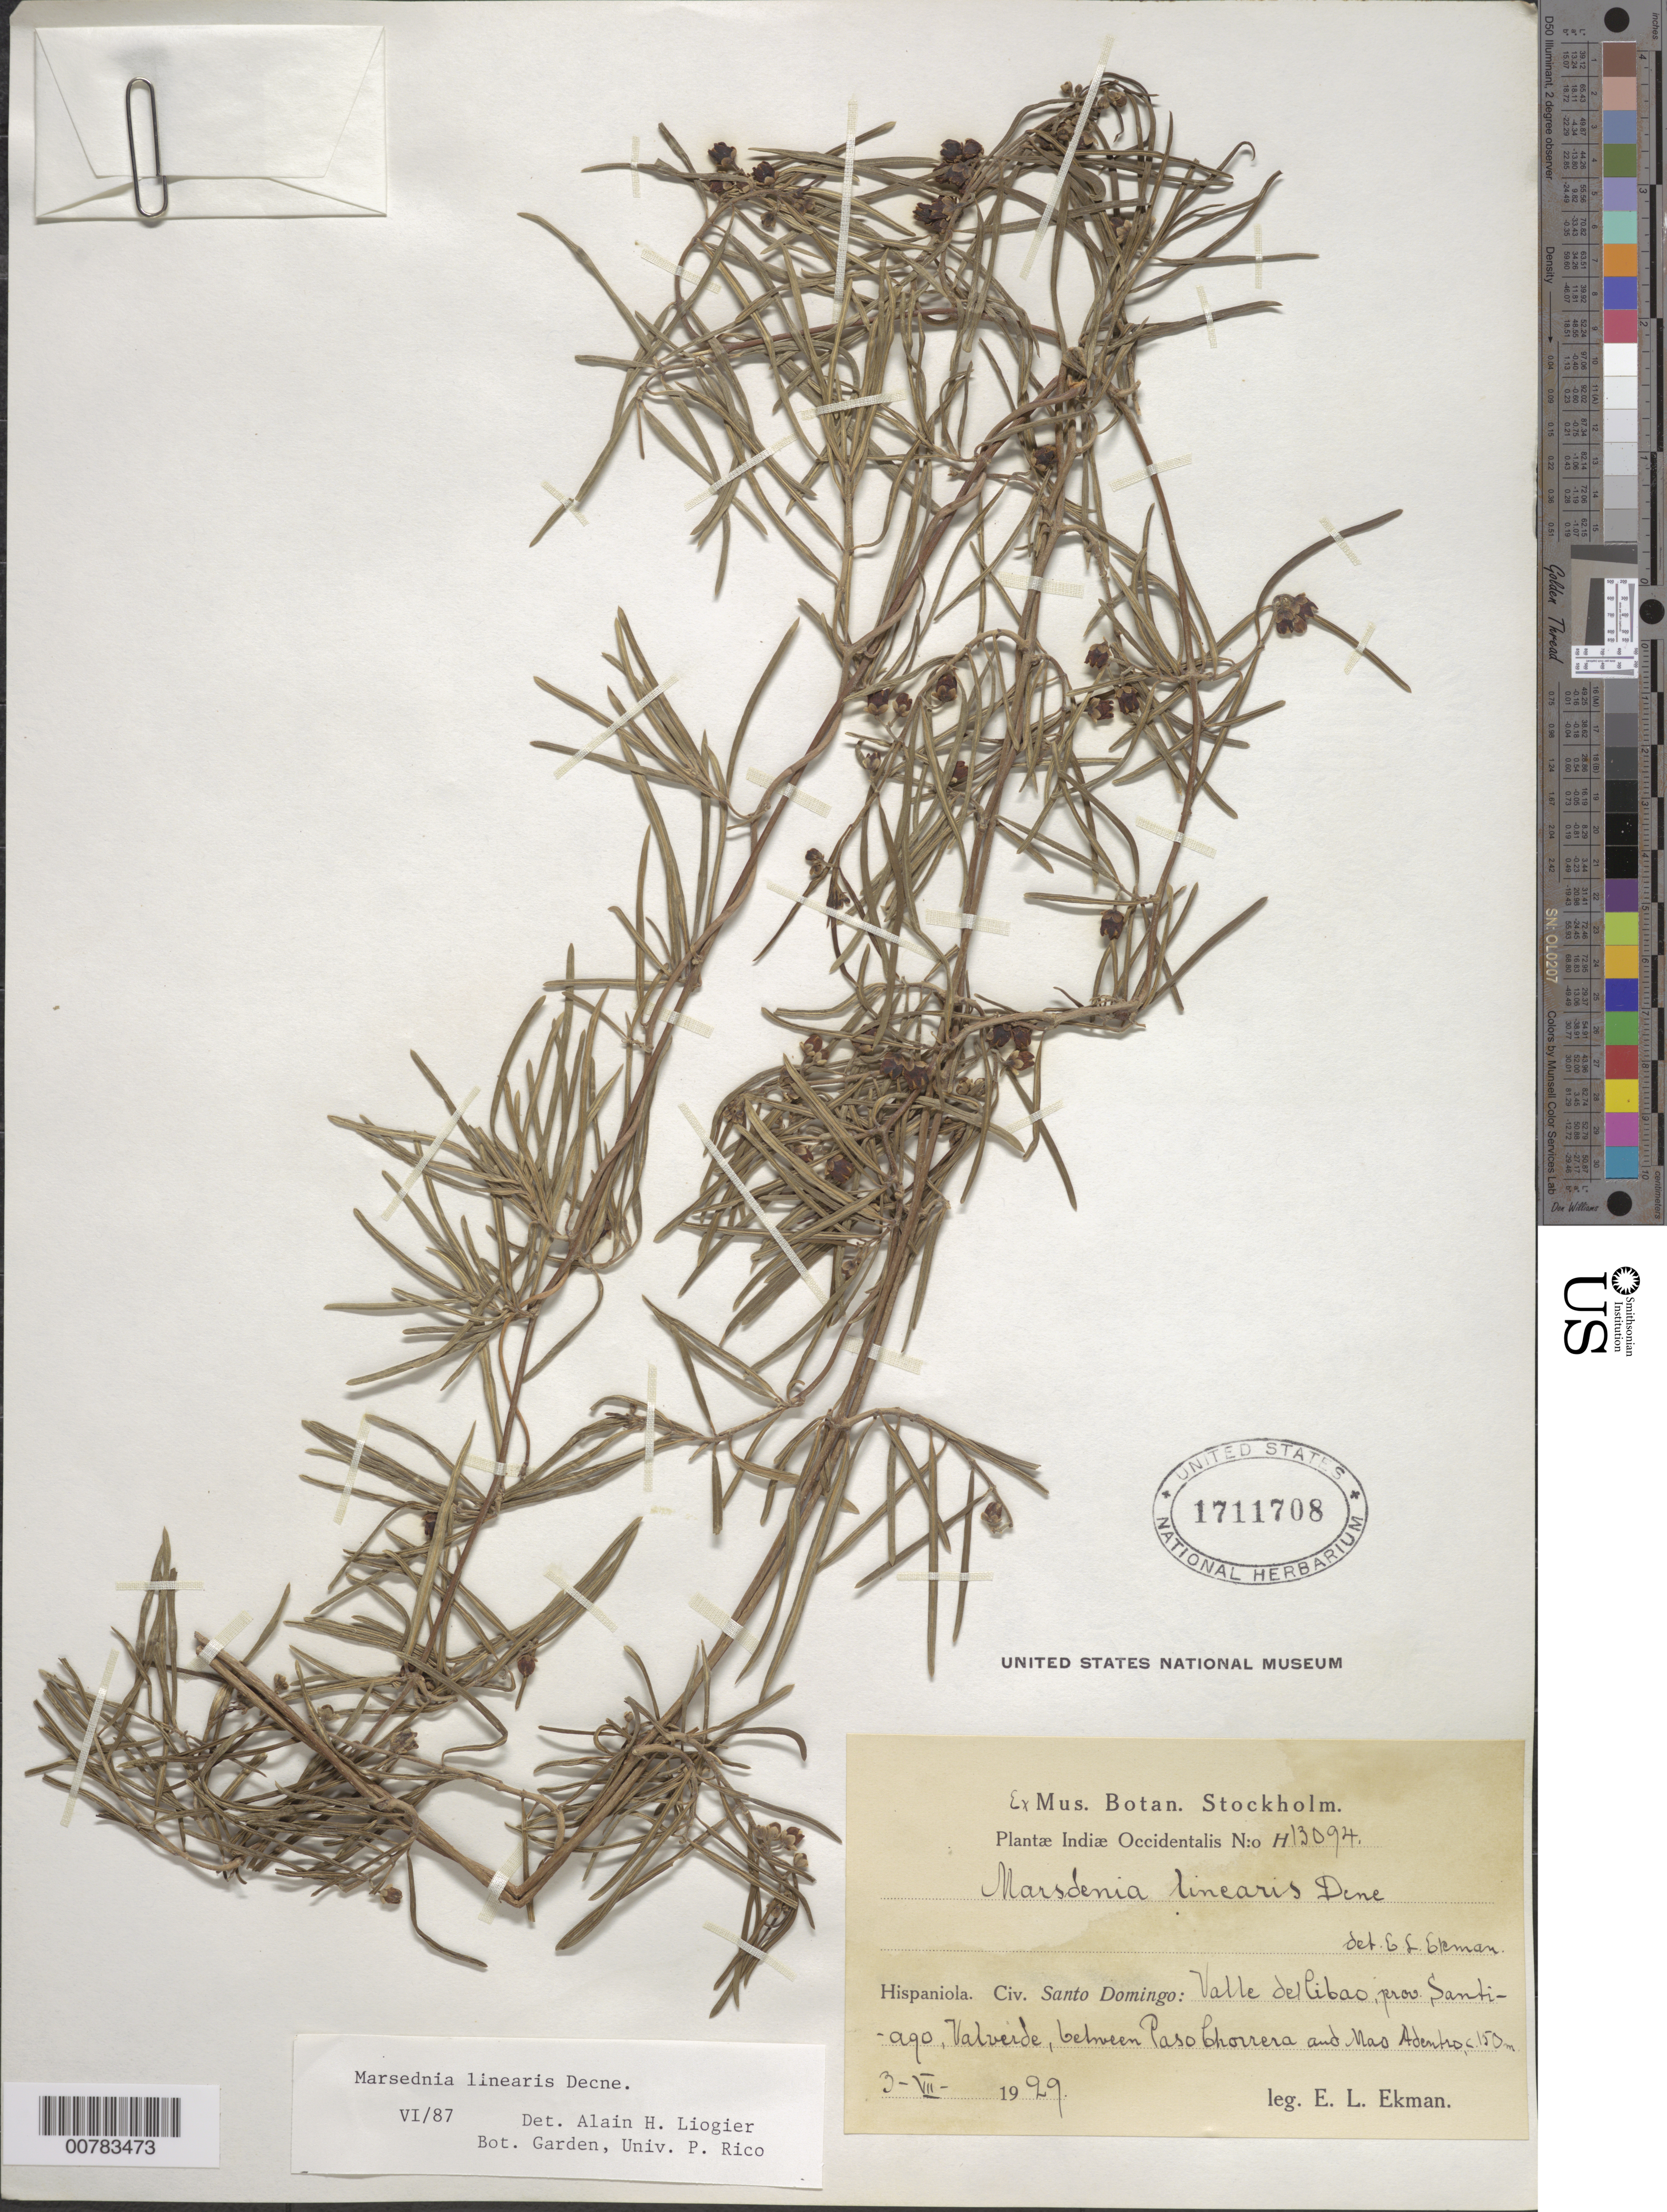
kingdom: Plantae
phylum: Tracheophyta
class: Magnoliopsida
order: Gentianales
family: Apocynaceae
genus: Marsdenia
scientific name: Marsdenia linearis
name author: Decne.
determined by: Liogier, Alain H.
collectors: E. L. Ekman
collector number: H 13094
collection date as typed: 03 Aug 1929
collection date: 1929-08-03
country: Dominican Republic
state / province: Santiago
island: Hispaniola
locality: Valle del Cibao, Valverde, between Paso Chorrera and Mar Adentro.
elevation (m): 150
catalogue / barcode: US 1711708